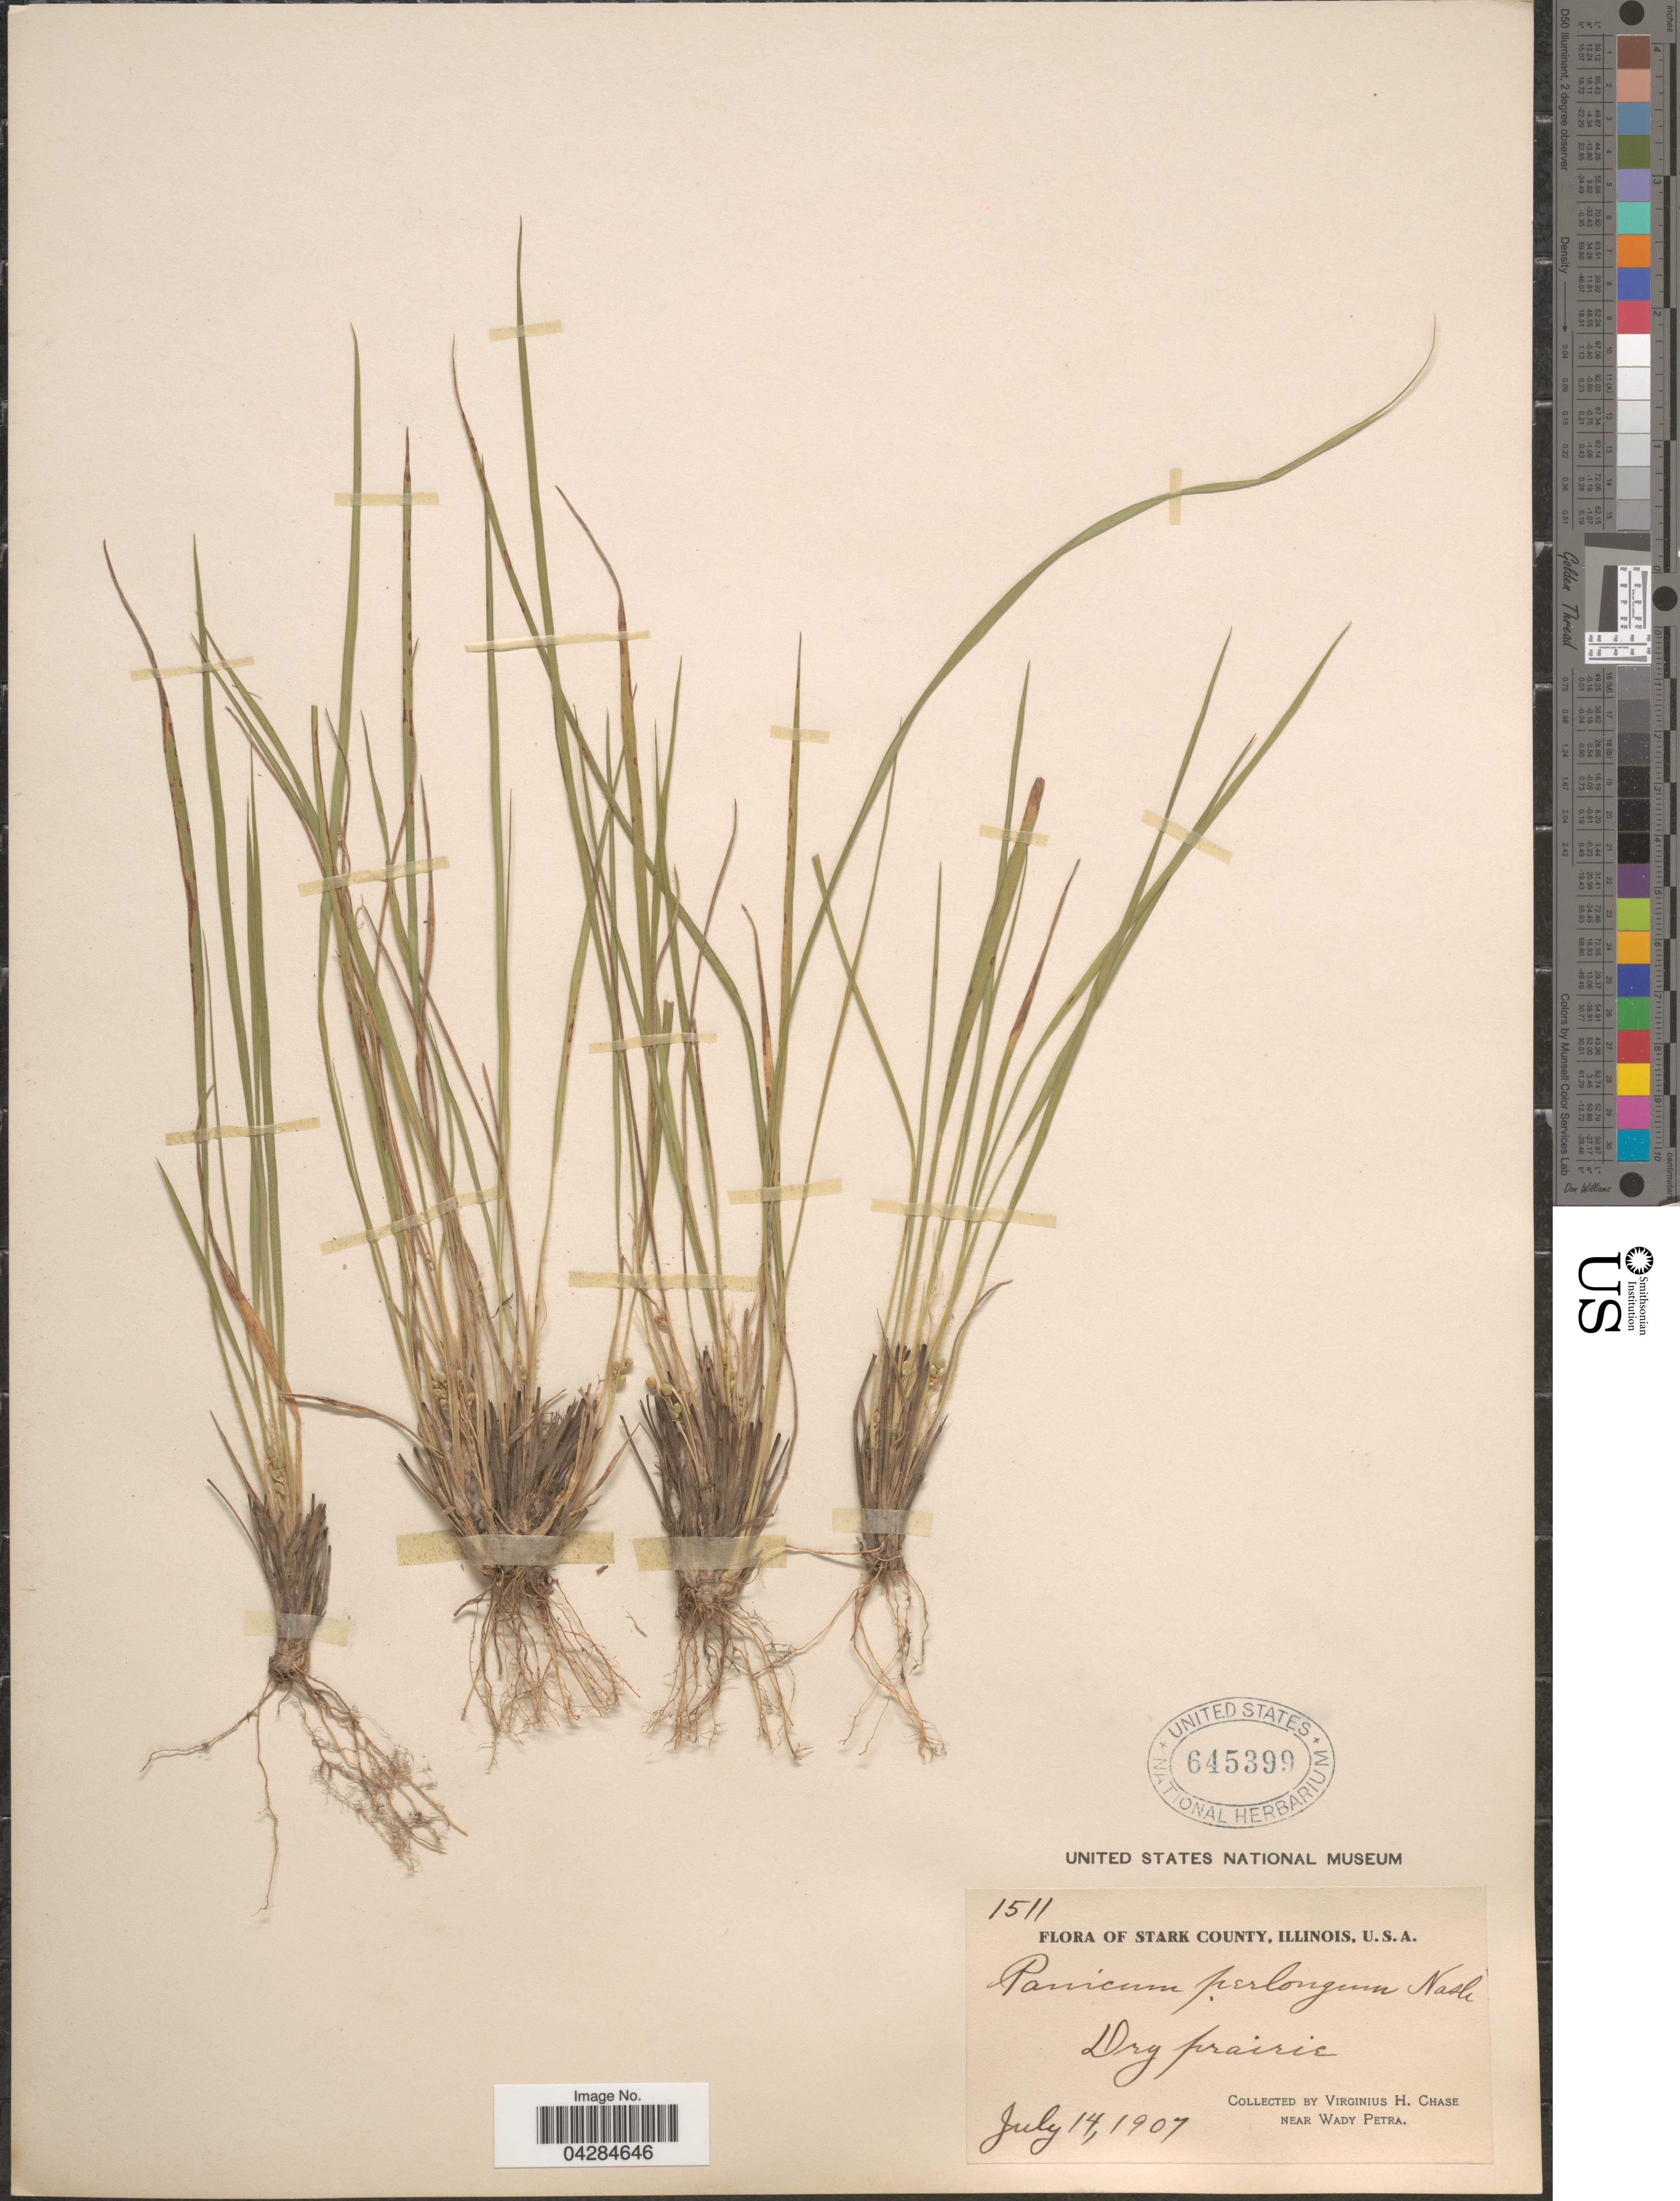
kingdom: Plantae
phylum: Tracheophyta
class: Liliopsida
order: Poales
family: Poaceae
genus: Dichanthelium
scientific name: Dichanthelium perlongum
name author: (Nash) Freckmann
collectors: V. H. Chase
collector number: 1511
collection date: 1907-07-14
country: United States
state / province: Illinois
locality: Stark County. Near Wady Petra.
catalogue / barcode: US 645399